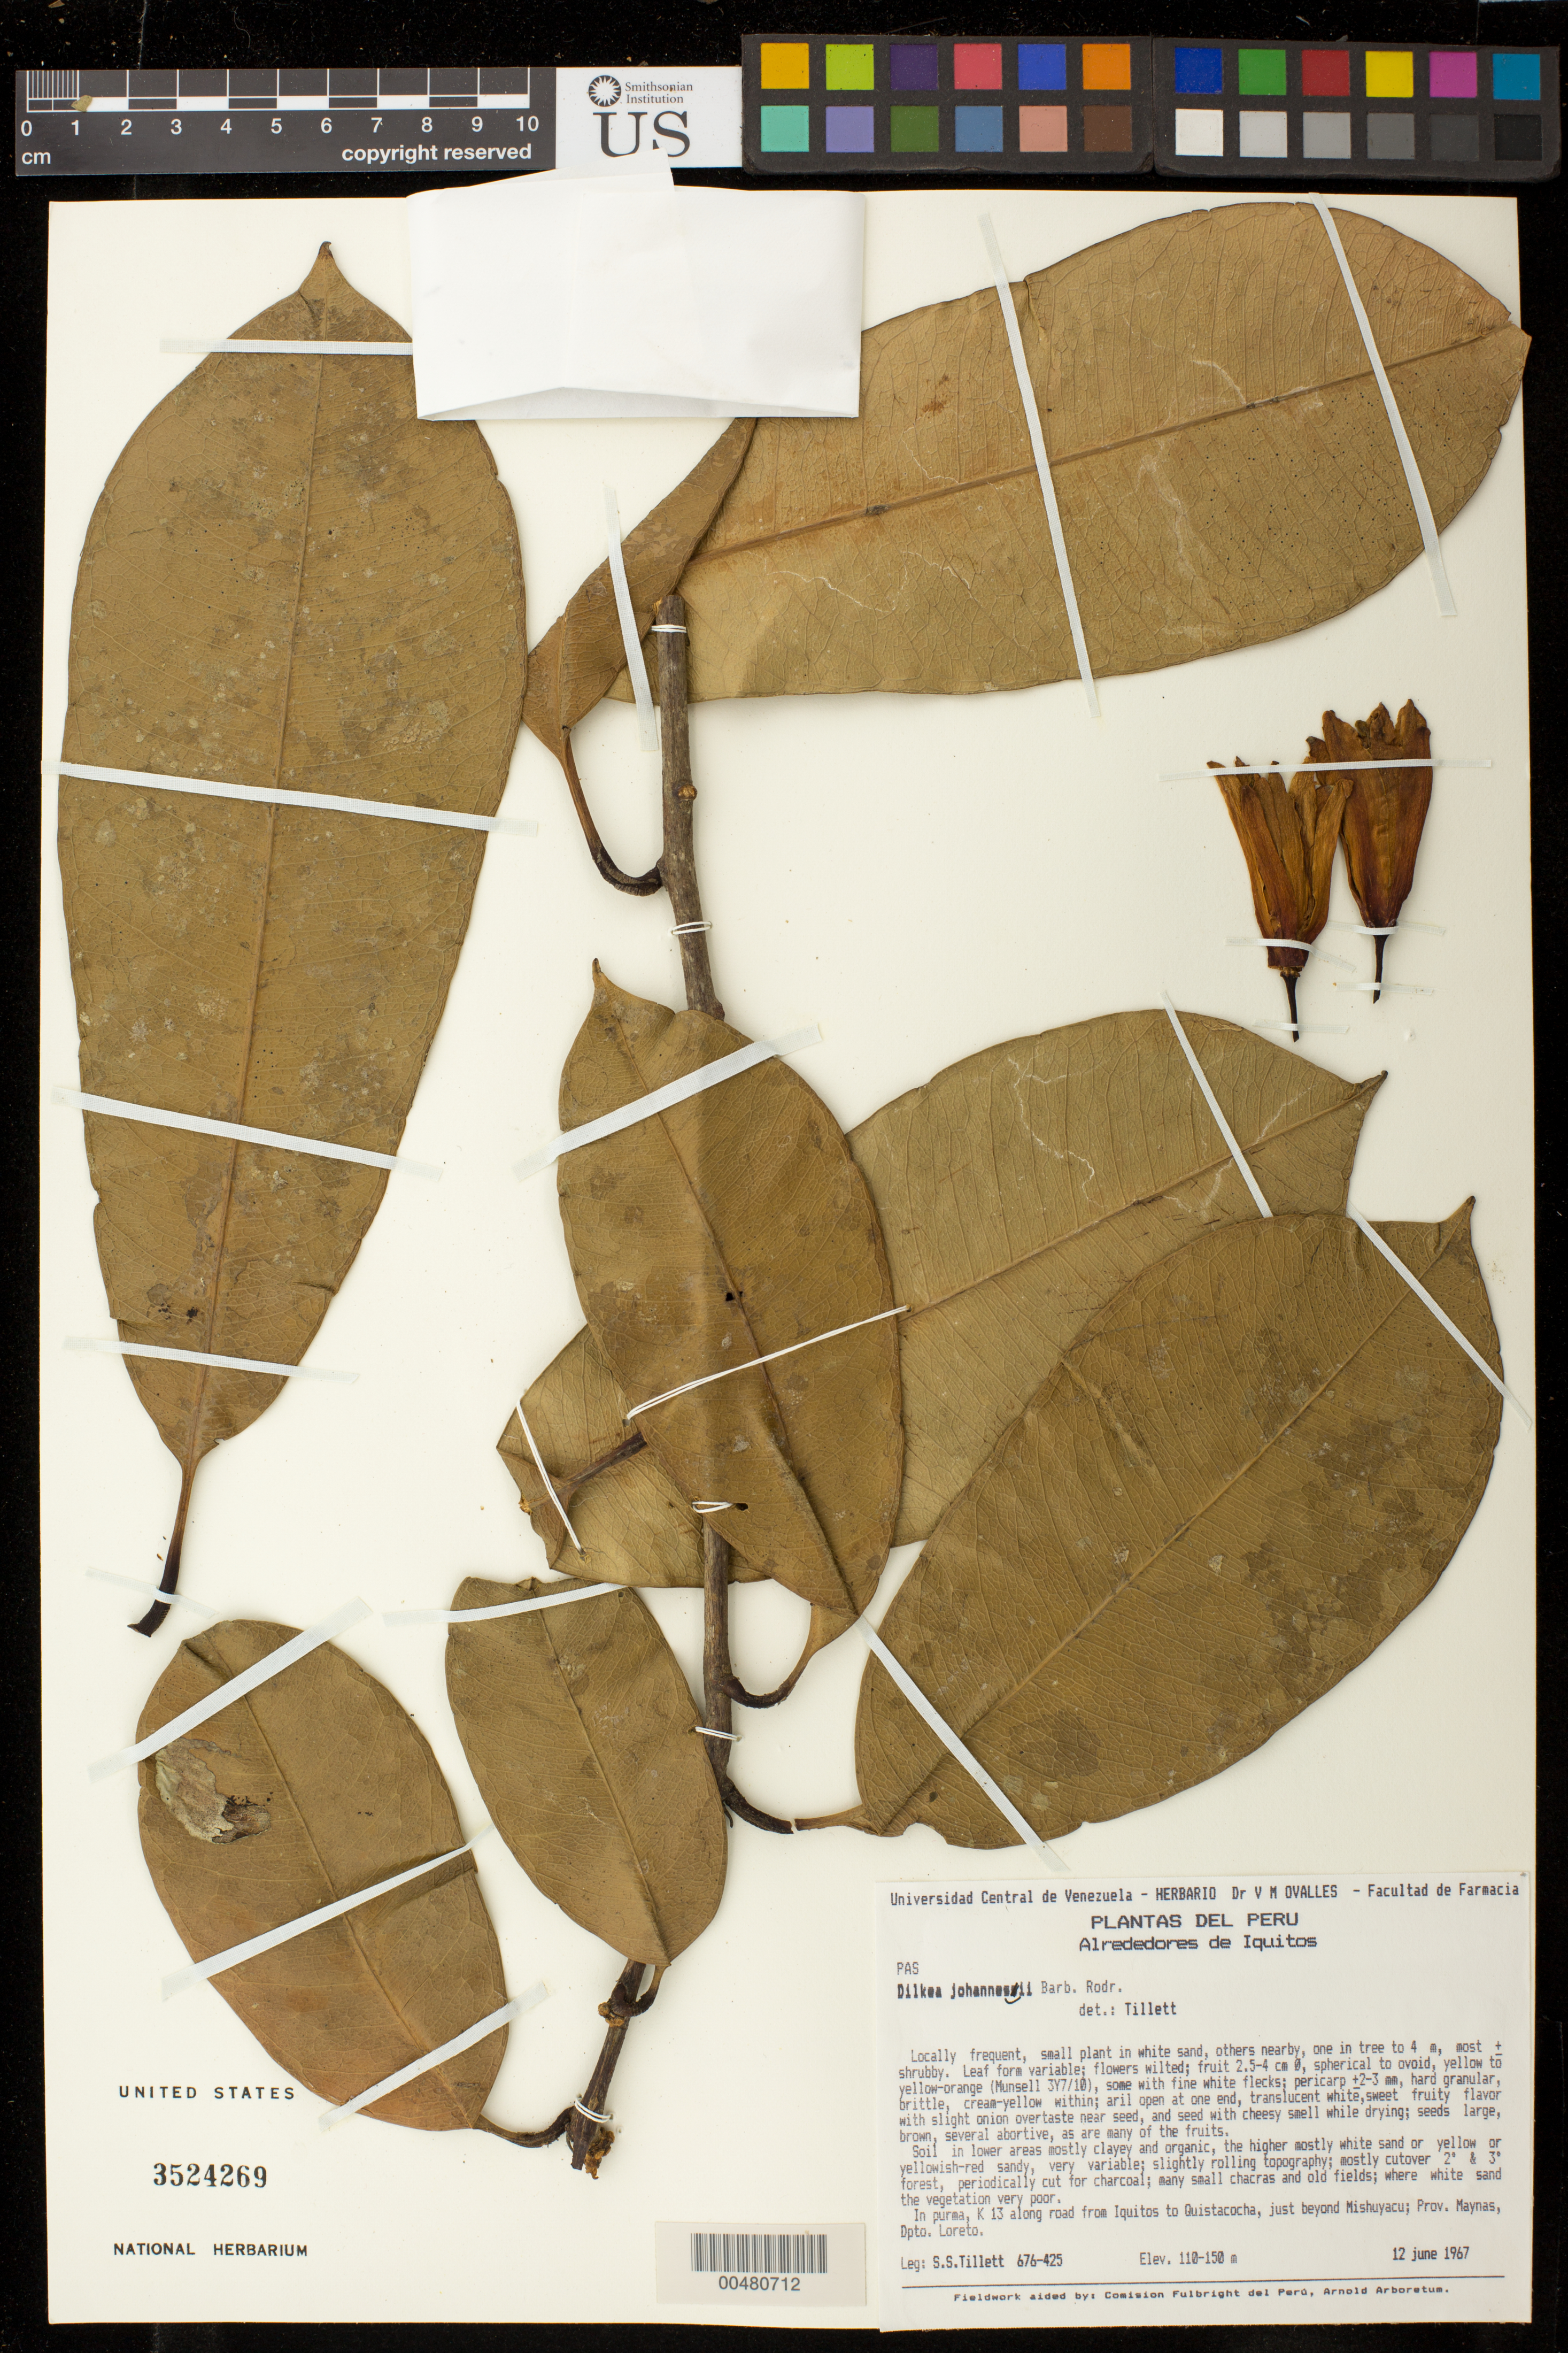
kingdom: Plantae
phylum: Tracheophyta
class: Magnoliopsida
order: Malpighiales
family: Passifloraceae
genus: Dilkea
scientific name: Dilkea johannesii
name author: Barb. Rodr.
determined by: Tillett, S. S.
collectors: S. S. Tillett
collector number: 676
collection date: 1967-06-12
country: Peru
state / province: Ucayali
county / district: Padre Abad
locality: rd Iquitos - Quistacocha, near Mishuyacu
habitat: periodically cut forest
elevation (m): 110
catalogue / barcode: US 3524269